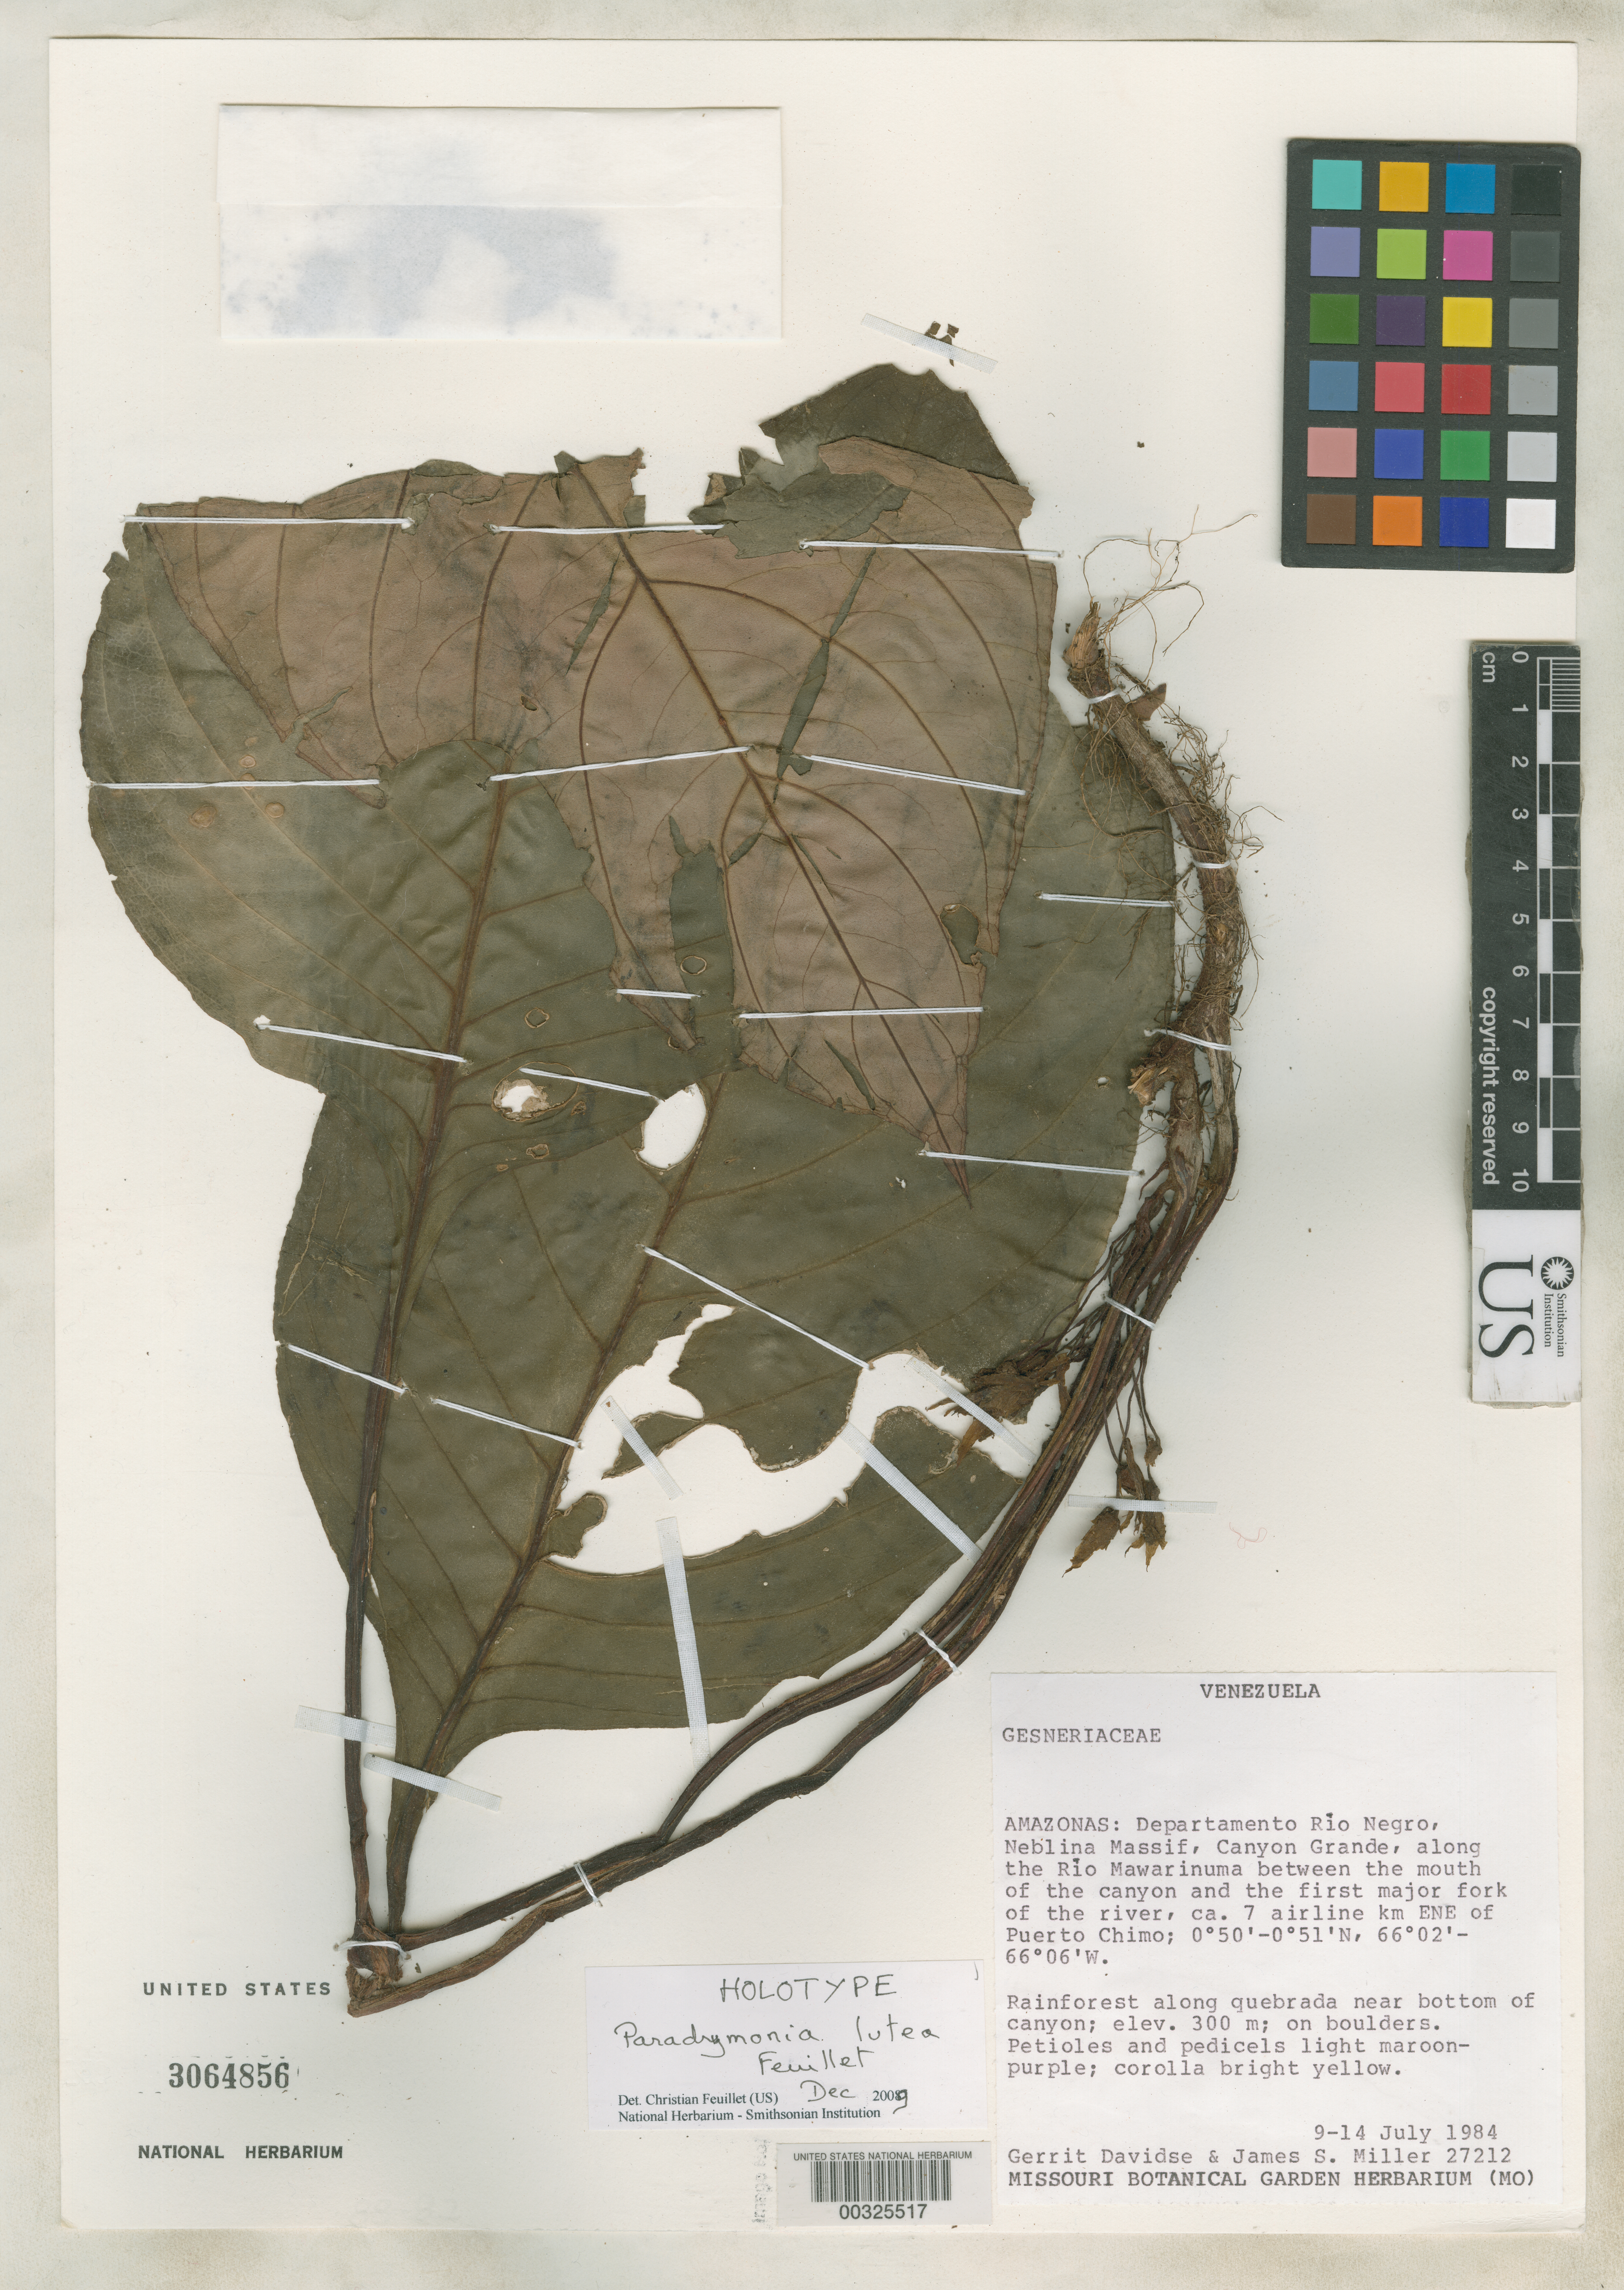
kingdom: Plantae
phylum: Tracheophyta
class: Magnoliopsida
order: Lamiales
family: Gesneriaceae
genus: Paradrymonia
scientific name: Paradrymonia lutea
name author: Feuillet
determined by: Feuillet, C.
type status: Holotype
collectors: G. Davidse & J. S. Miller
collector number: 27212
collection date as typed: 09 Jul 1984 to 14 Jul 1984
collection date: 1984-07-09/1984-07-14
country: Venezuela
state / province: Amazonas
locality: Amazonas: Departamento Río Negro, Neblina Massif, Canyon Grande, along the Río Mawarinuma between the mouth of the canyon and the first major fork of the river, ca. 7 airline km ENE of Puerto Chimo.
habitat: Rainforest along quebrada near bottom of canyon.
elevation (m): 300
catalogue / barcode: US 3064856